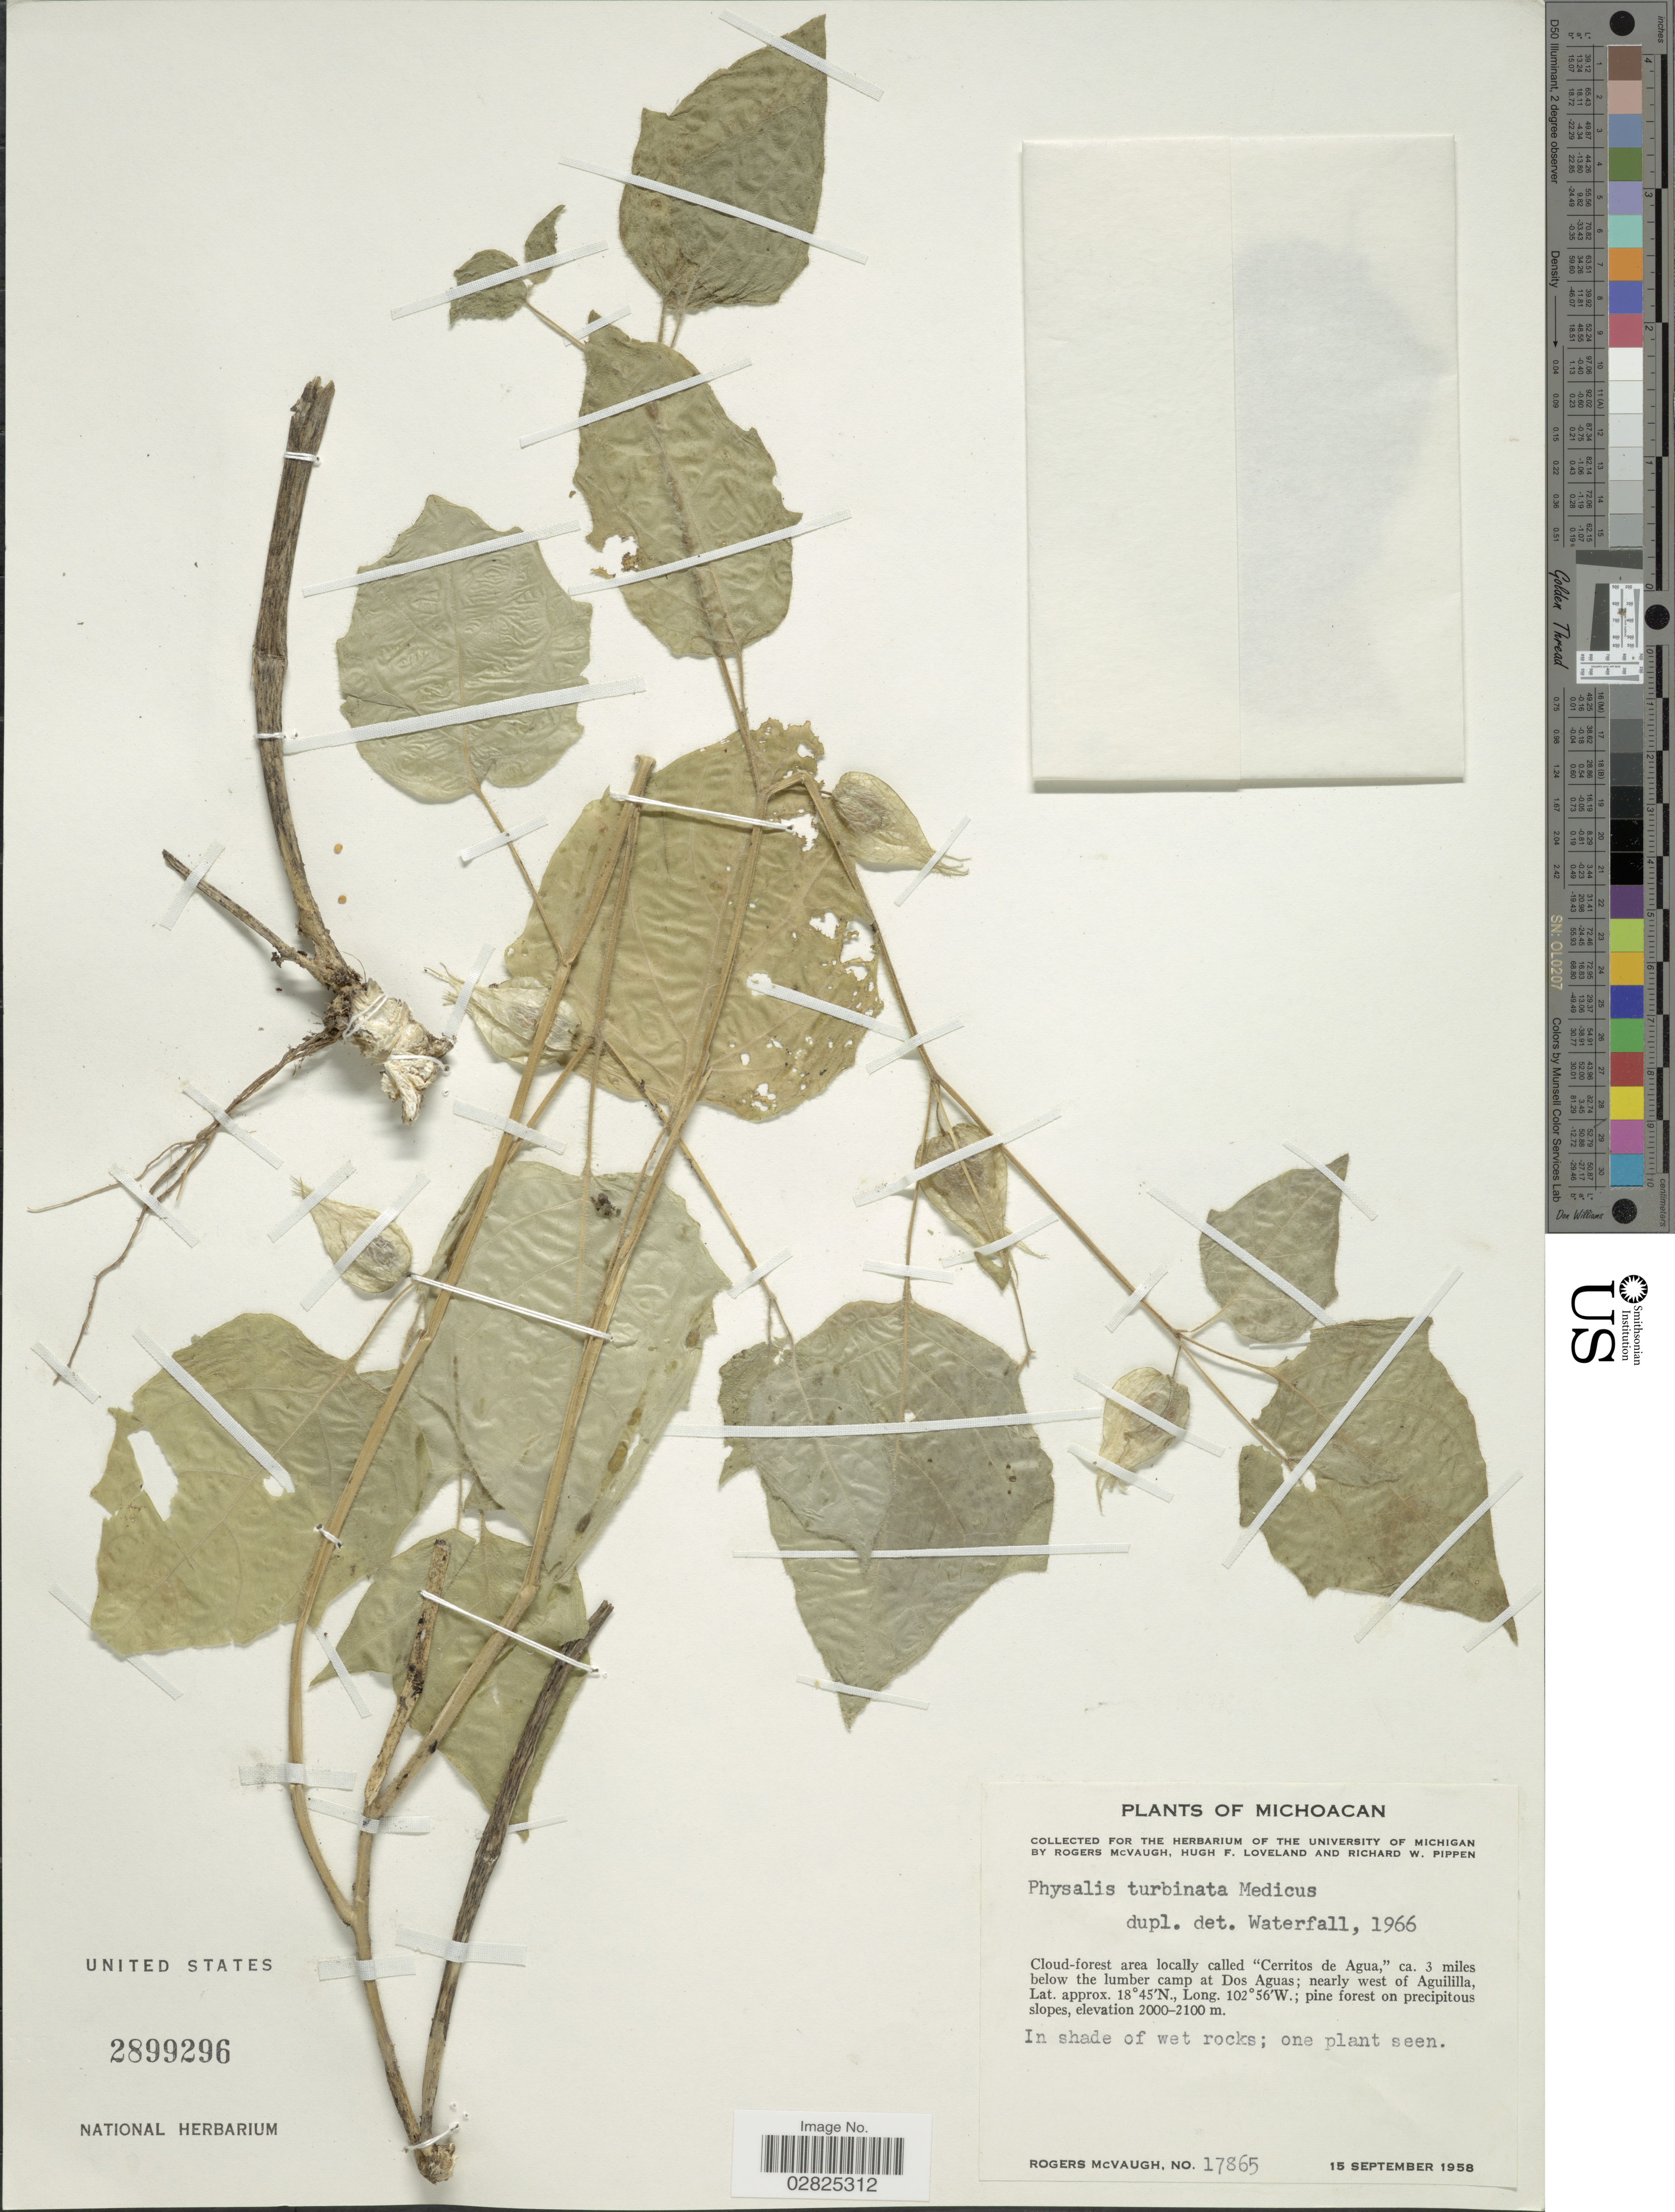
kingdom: Plantae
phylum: Tracheophyta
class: Magnoliopsida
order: Solanales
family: Solanaceae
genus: Physalis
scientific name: Physalis turbinata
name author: Medik.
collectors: R. McVaugh, H. Loveland & R. W. Pippen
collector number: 17865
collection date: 1958-09-15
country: Mexico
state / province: Michoacán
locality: Cloud-forest area locally called "Cerritos de Agua", ca. 3 miles below the lumber camp at Dos Aguas; nearly west of Aguililla.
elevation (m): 2000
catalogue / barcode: US 2899296